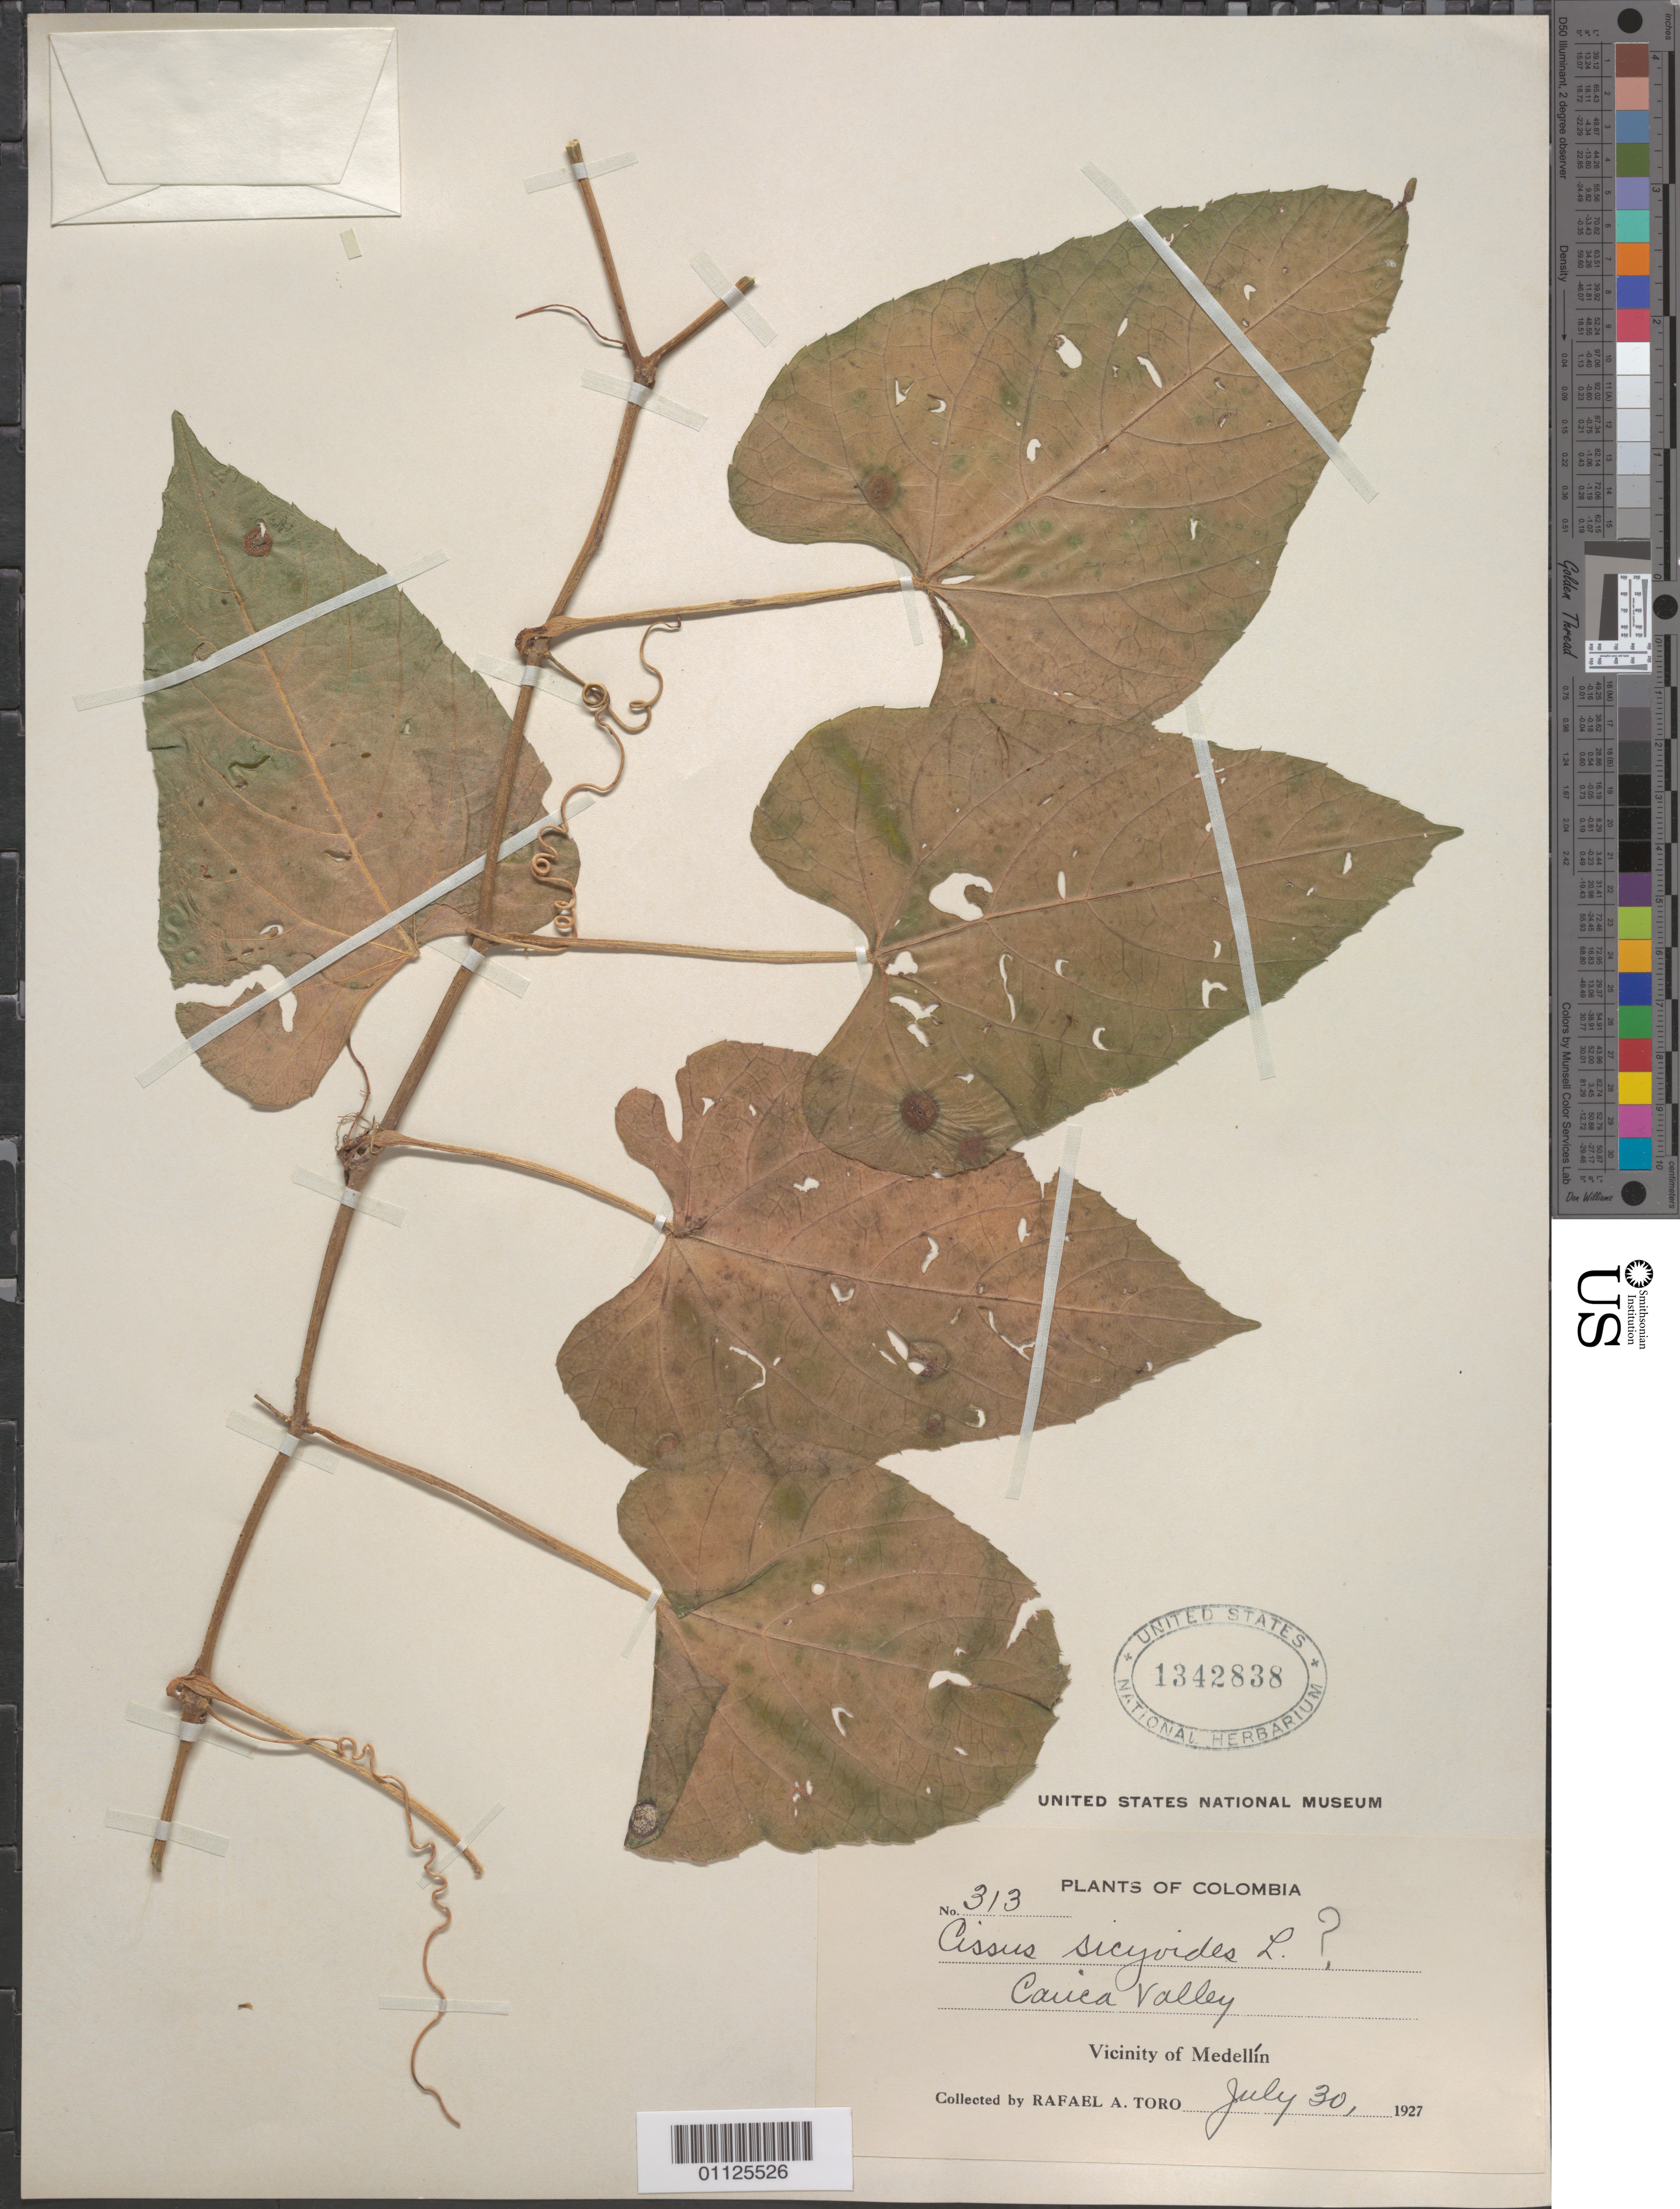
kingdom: Plantae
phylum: Tracheophyta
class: Magnoliopsida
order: Vitales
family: Vitaceae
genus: Cissus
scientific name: Cissus verticillata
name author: (L.) Nicolson & C.E. Jarvis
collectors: R. A. Toro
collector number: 313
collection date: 1927-07-30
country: Colombia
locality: Cauca Valley. Vicinity of Medellin.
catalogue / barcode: US 1342838